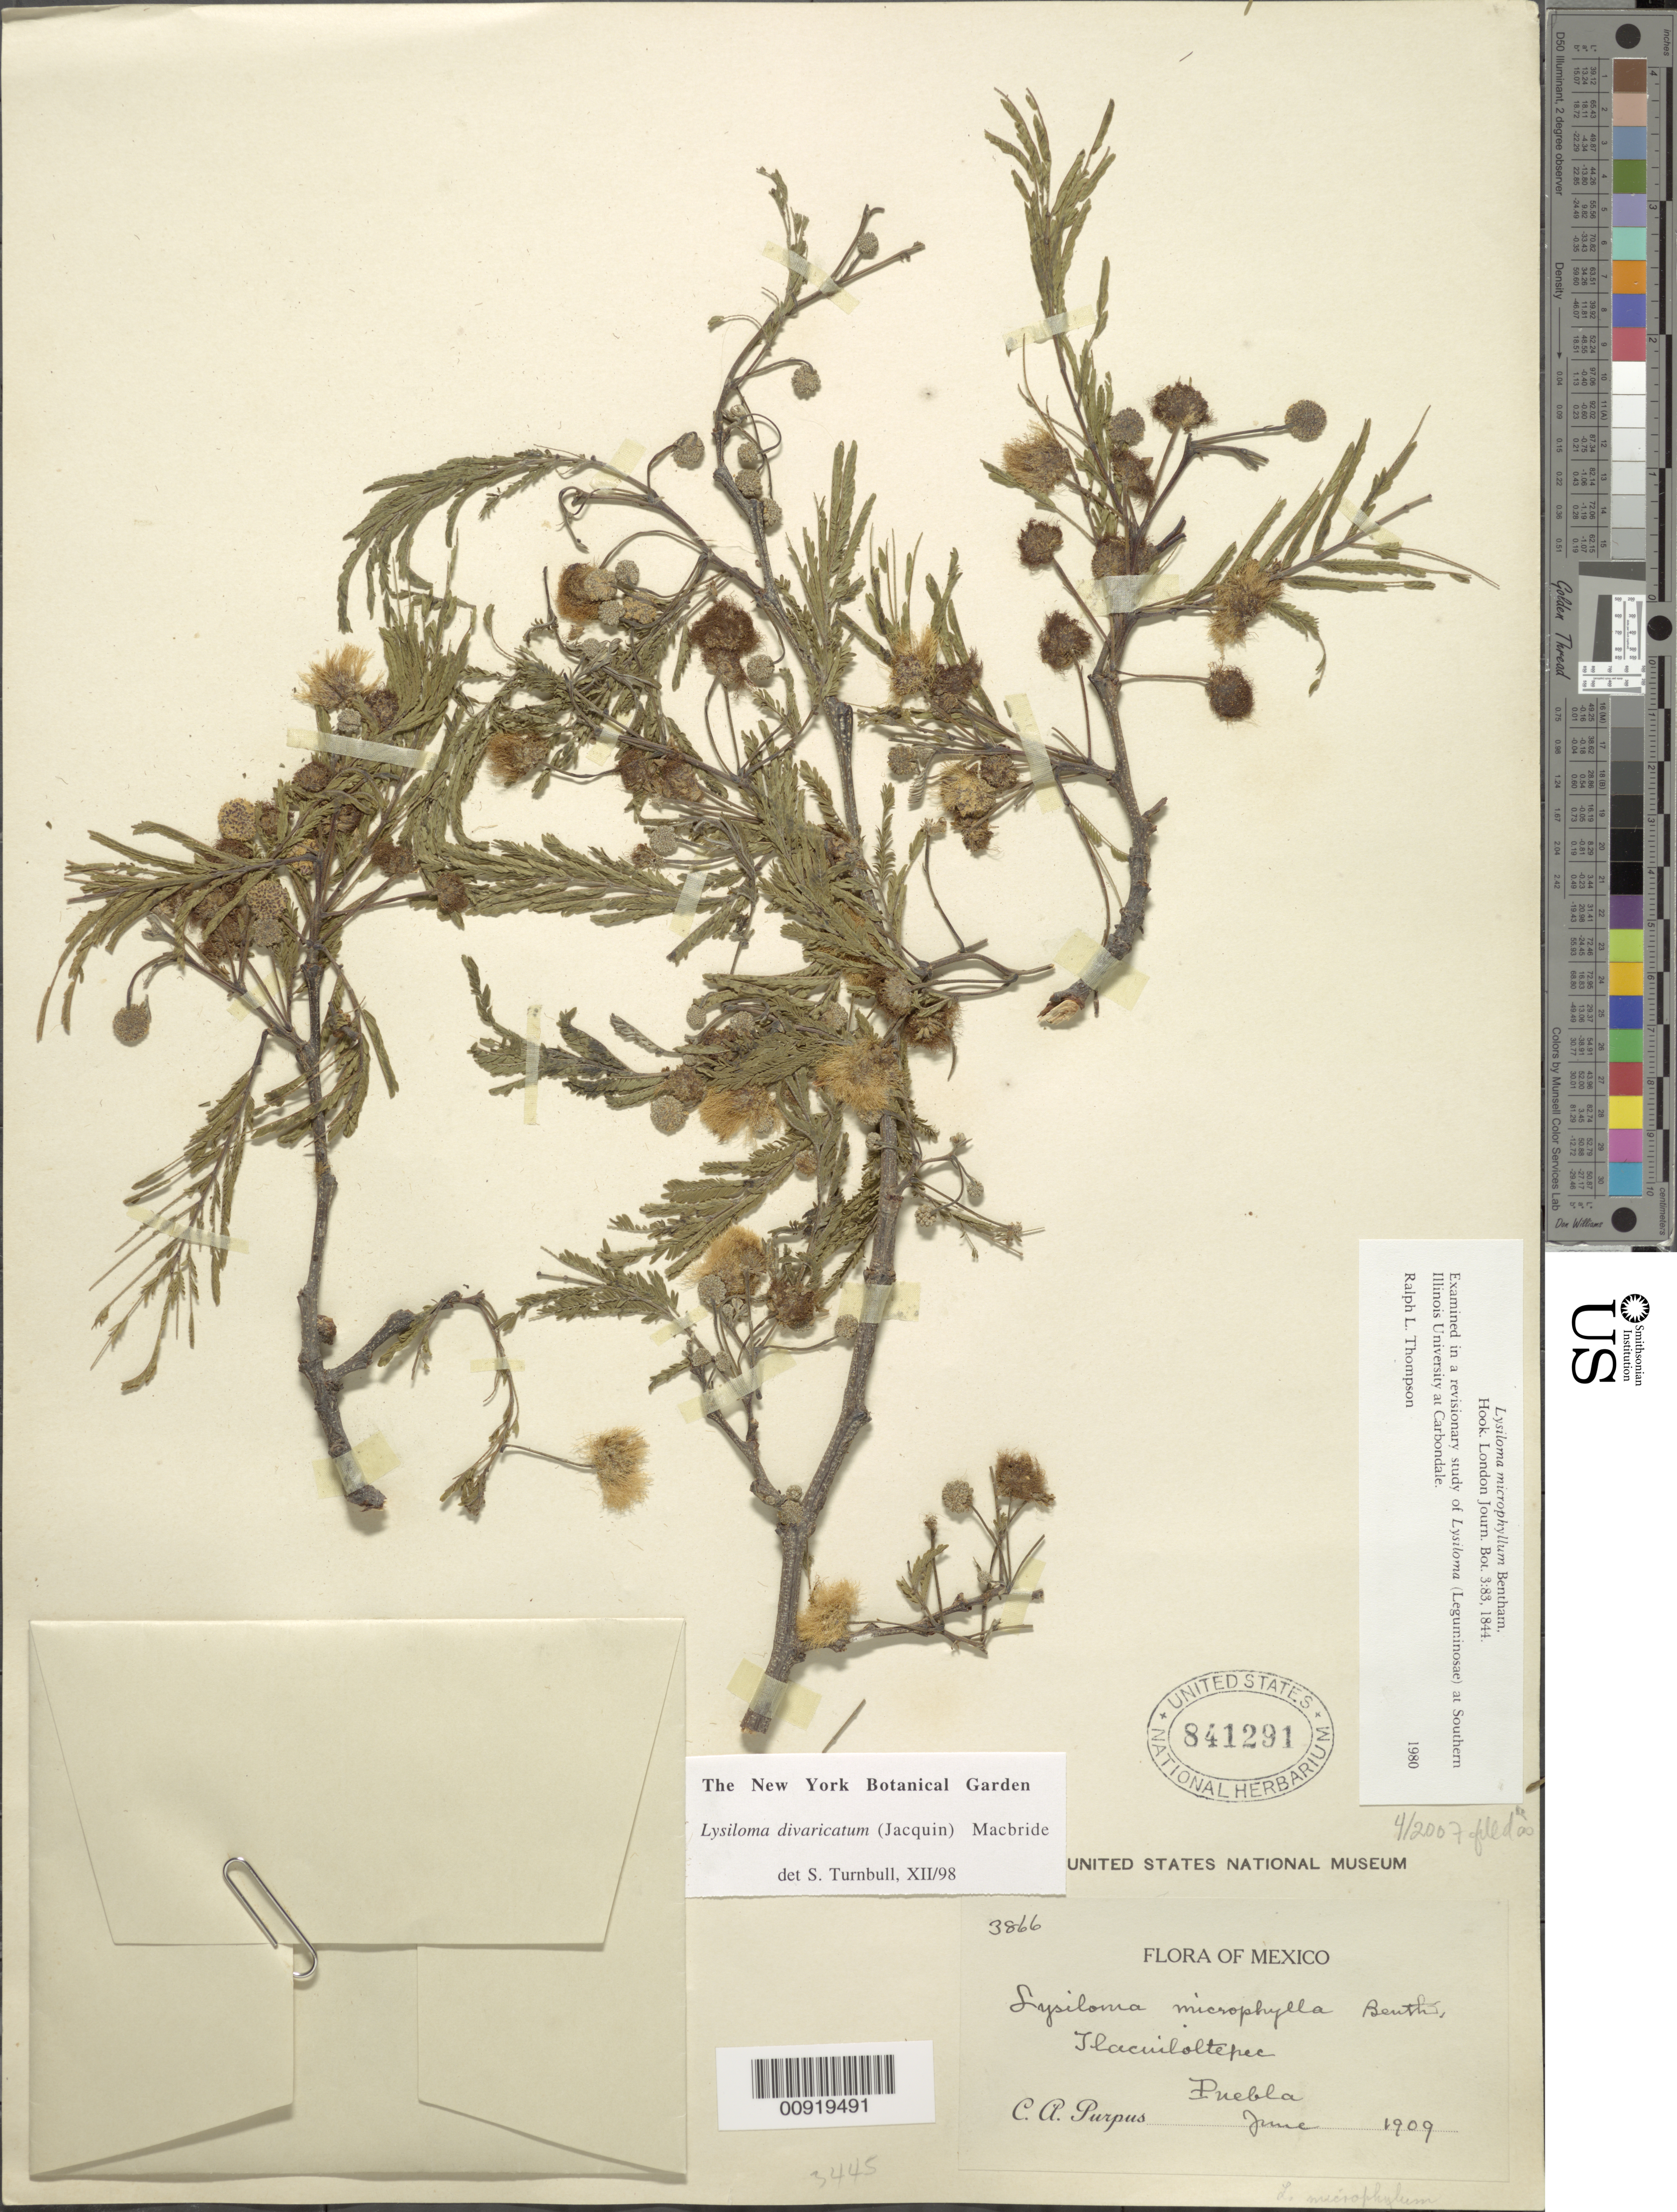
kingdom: Plantae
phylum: Tracheophyta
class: Magnoliopsida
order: Fabales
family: Fabaceae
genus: Lysiloma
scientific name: Lysiloma microphyllum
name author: Benth.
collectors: C. A. Purpus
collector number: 3866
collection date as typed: Jun 1909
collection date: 1909-06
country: Mexico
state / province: Puebla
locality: Tlacuiloltepec, Puebla.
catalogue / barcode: US 841291